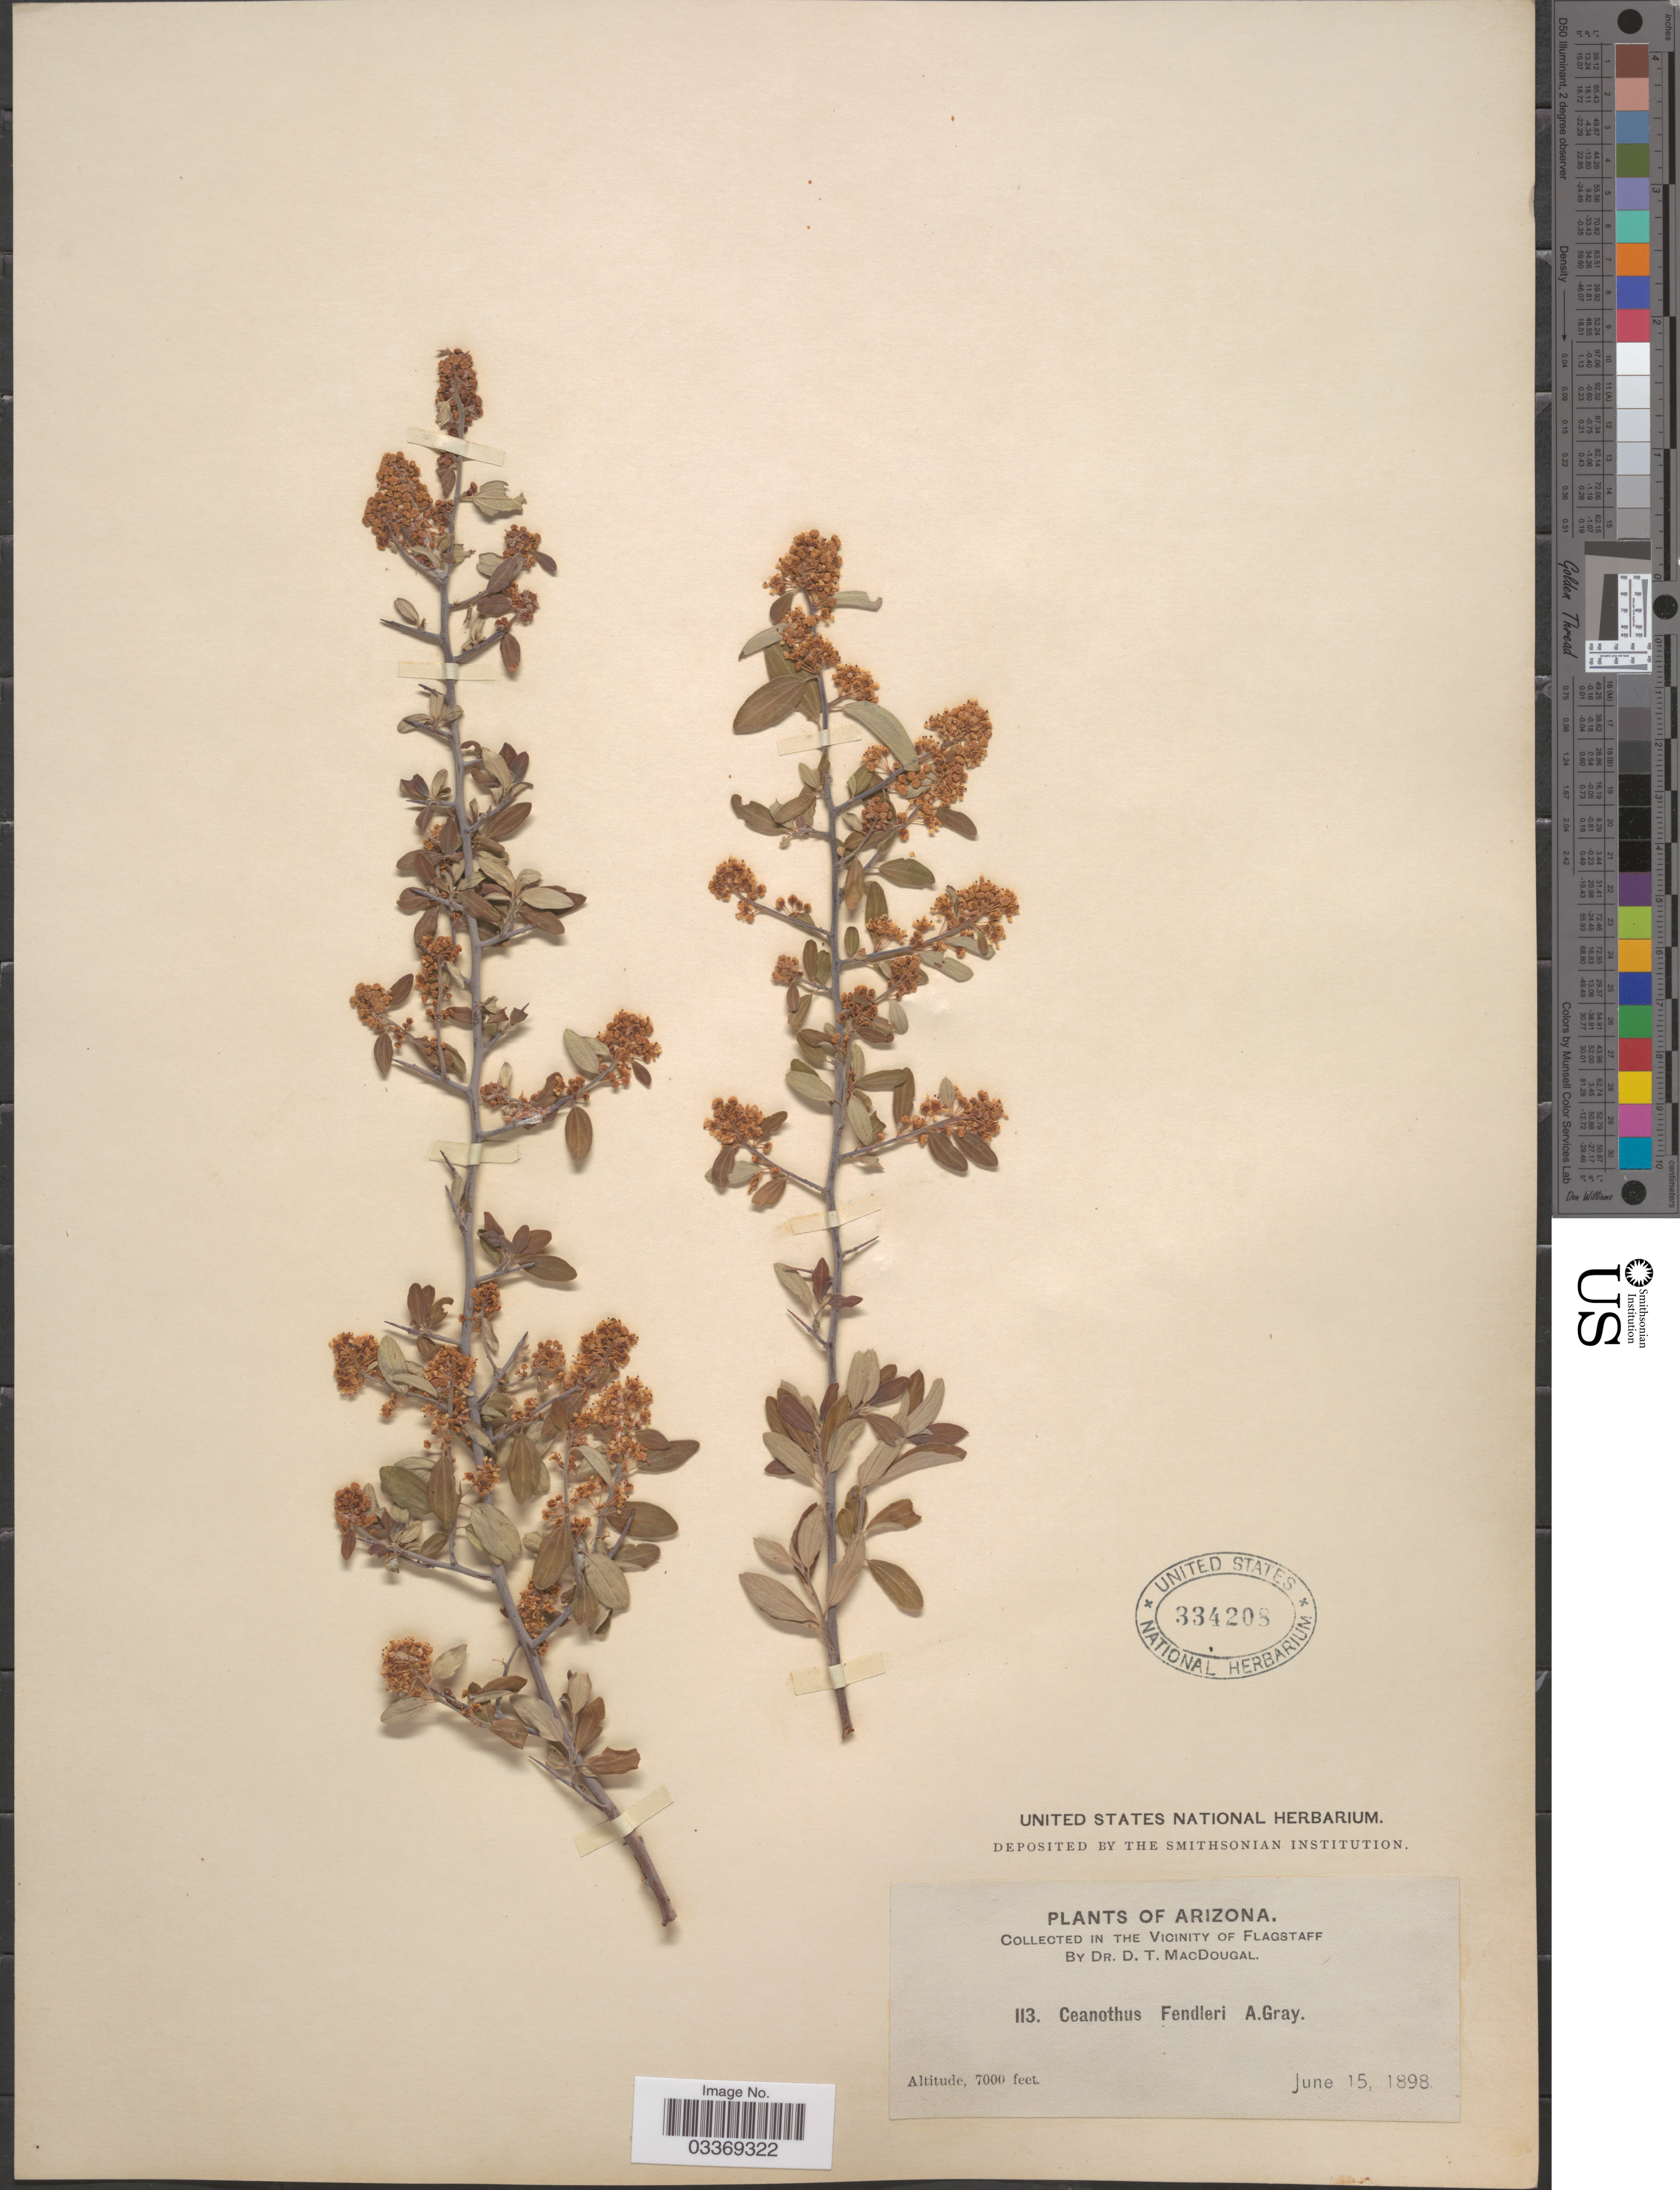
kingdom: Plantae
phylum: Tracheophyta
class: Magnoliopsida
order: Rosales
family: Rhamnaceae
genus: Ceanothus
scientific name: Ceanothus fendleri var. venosus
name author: (A. Gray) Trel.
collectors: D. T. MacDougal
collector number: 113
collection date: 1898-06-15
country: United States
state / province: Arizona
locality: The Vicinity of Flagstaff.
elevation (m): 2134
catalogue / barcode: US 334208